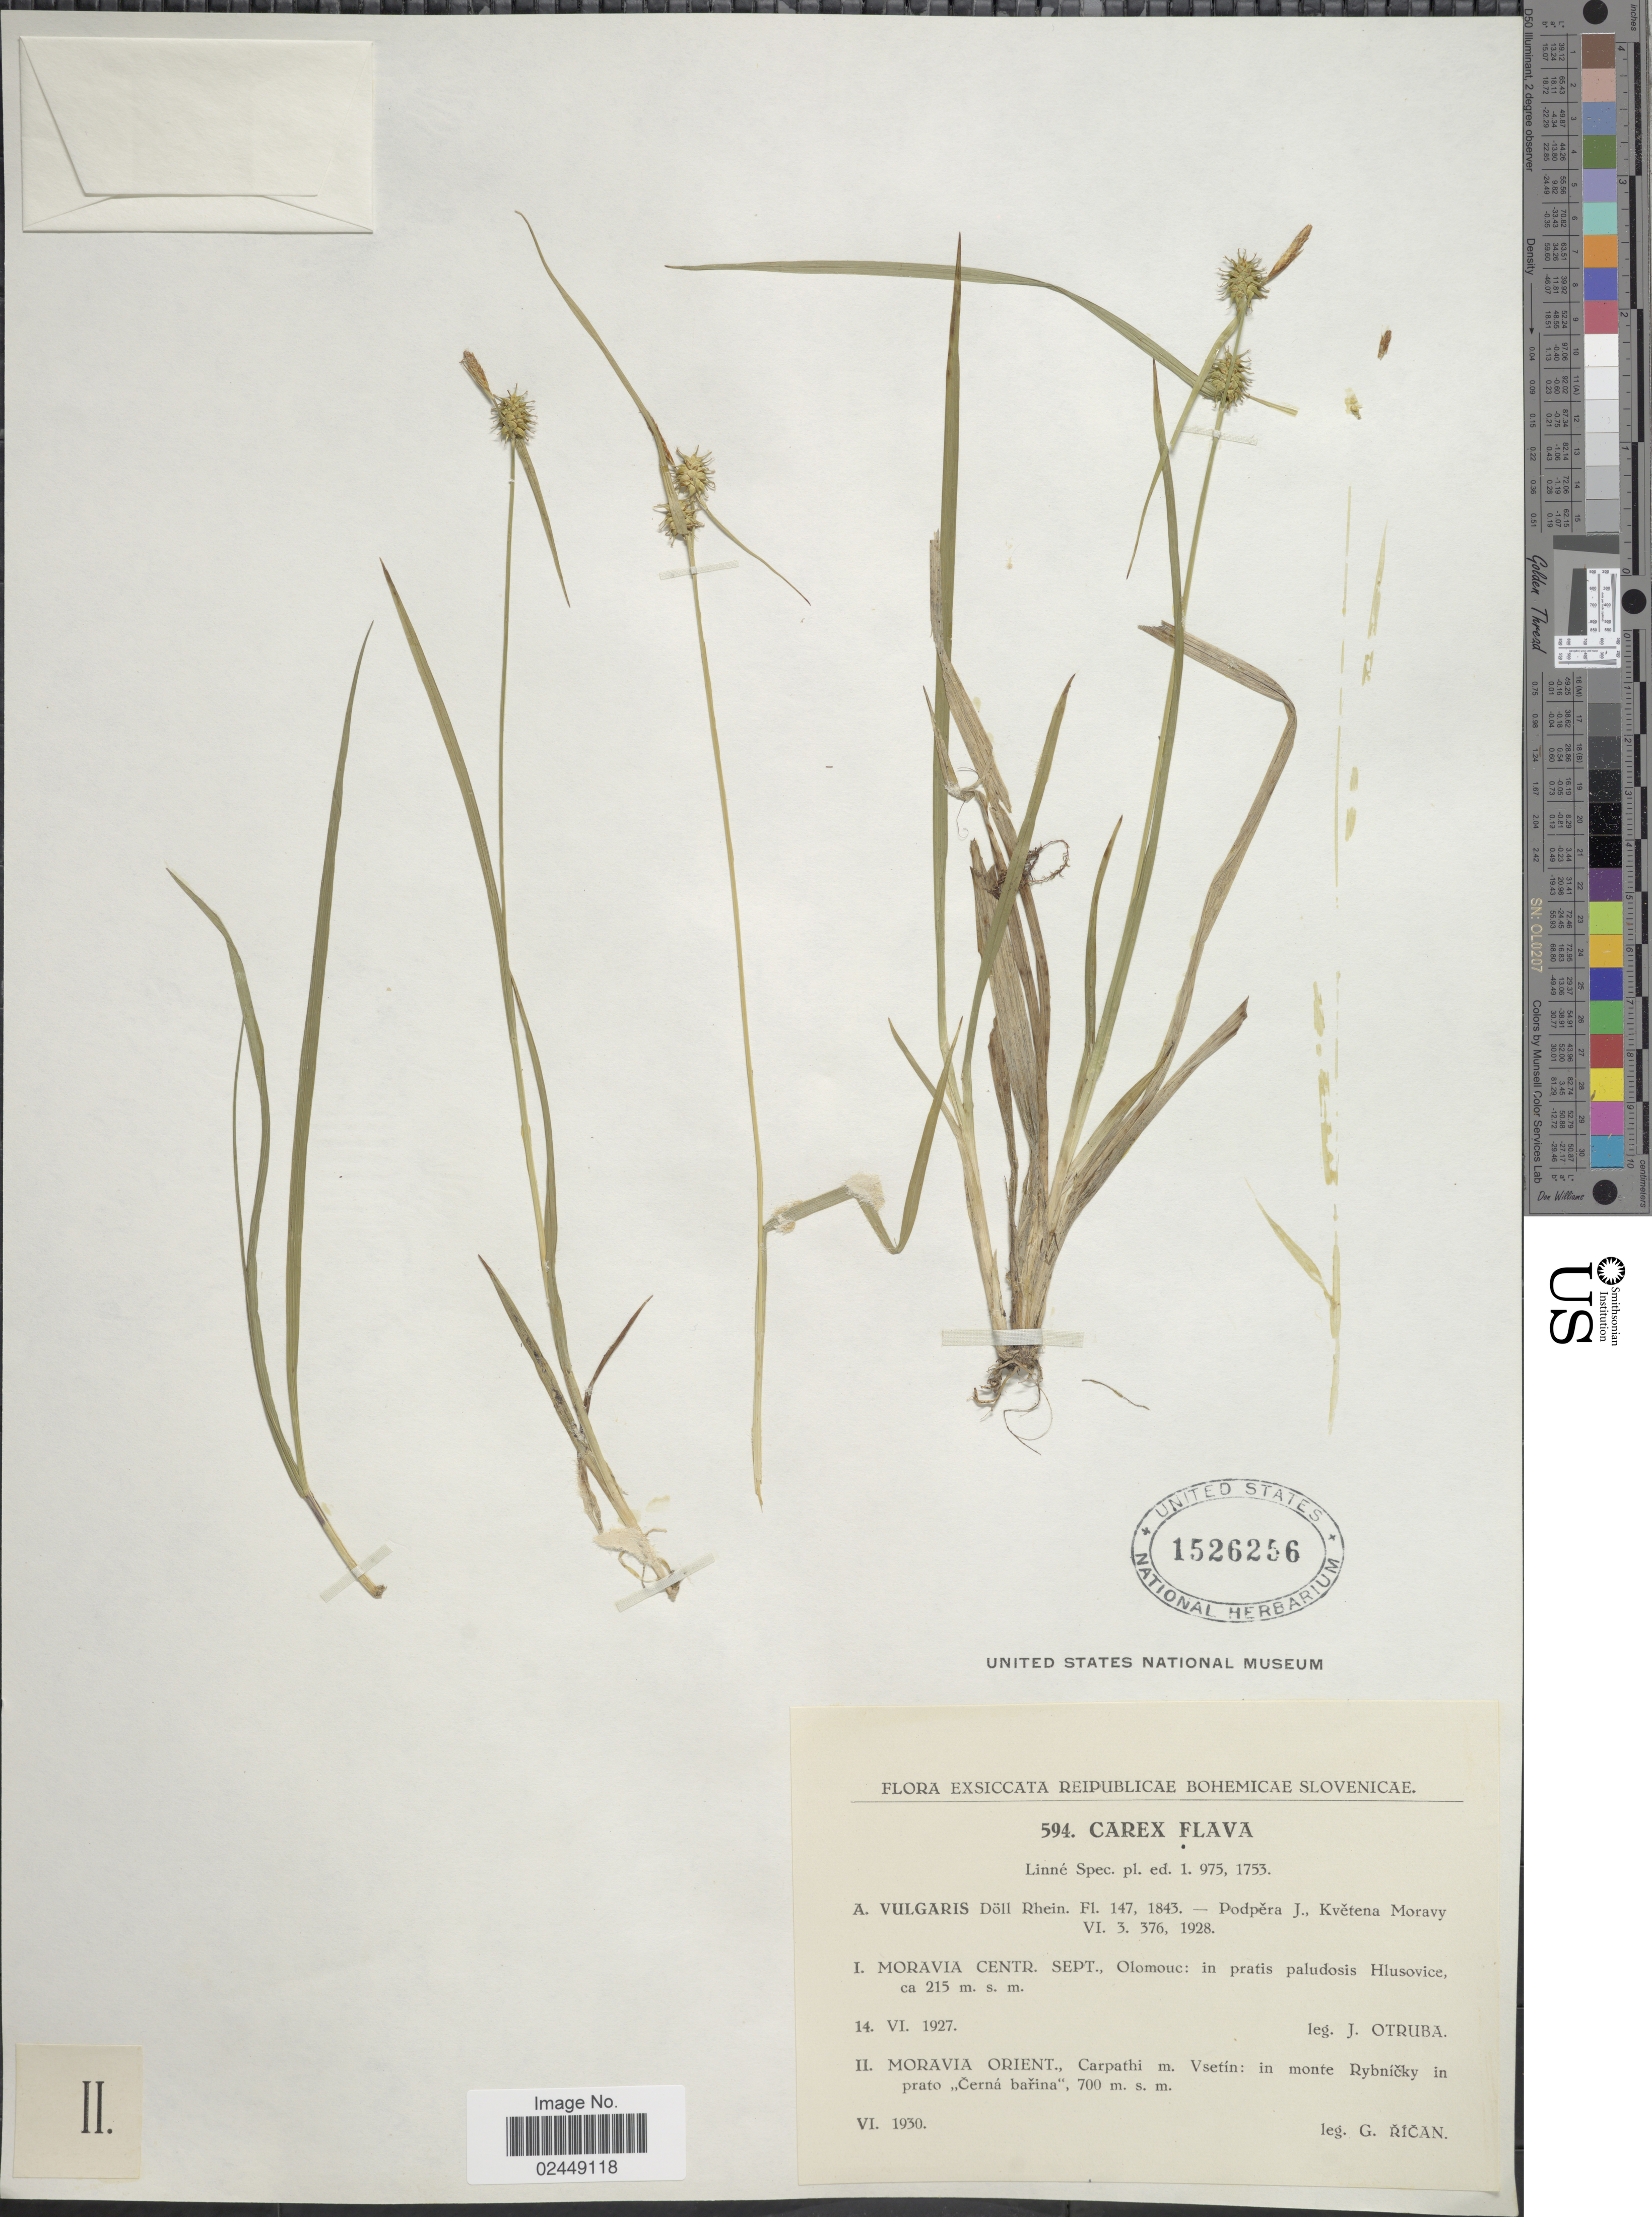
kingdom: Plantae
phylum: Tracheophyta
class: Liliopsida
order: Poales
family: Cyperaceae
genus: Carex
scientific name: Carex flava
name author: L.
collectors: G. Rican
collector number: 594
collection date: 1930-06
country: Czechia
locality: Moravia Orient., Carpathi m. Vsetín: in monte Rybnícky in prato ,,Cerná barina'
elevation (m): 700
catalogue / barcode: US 1526256